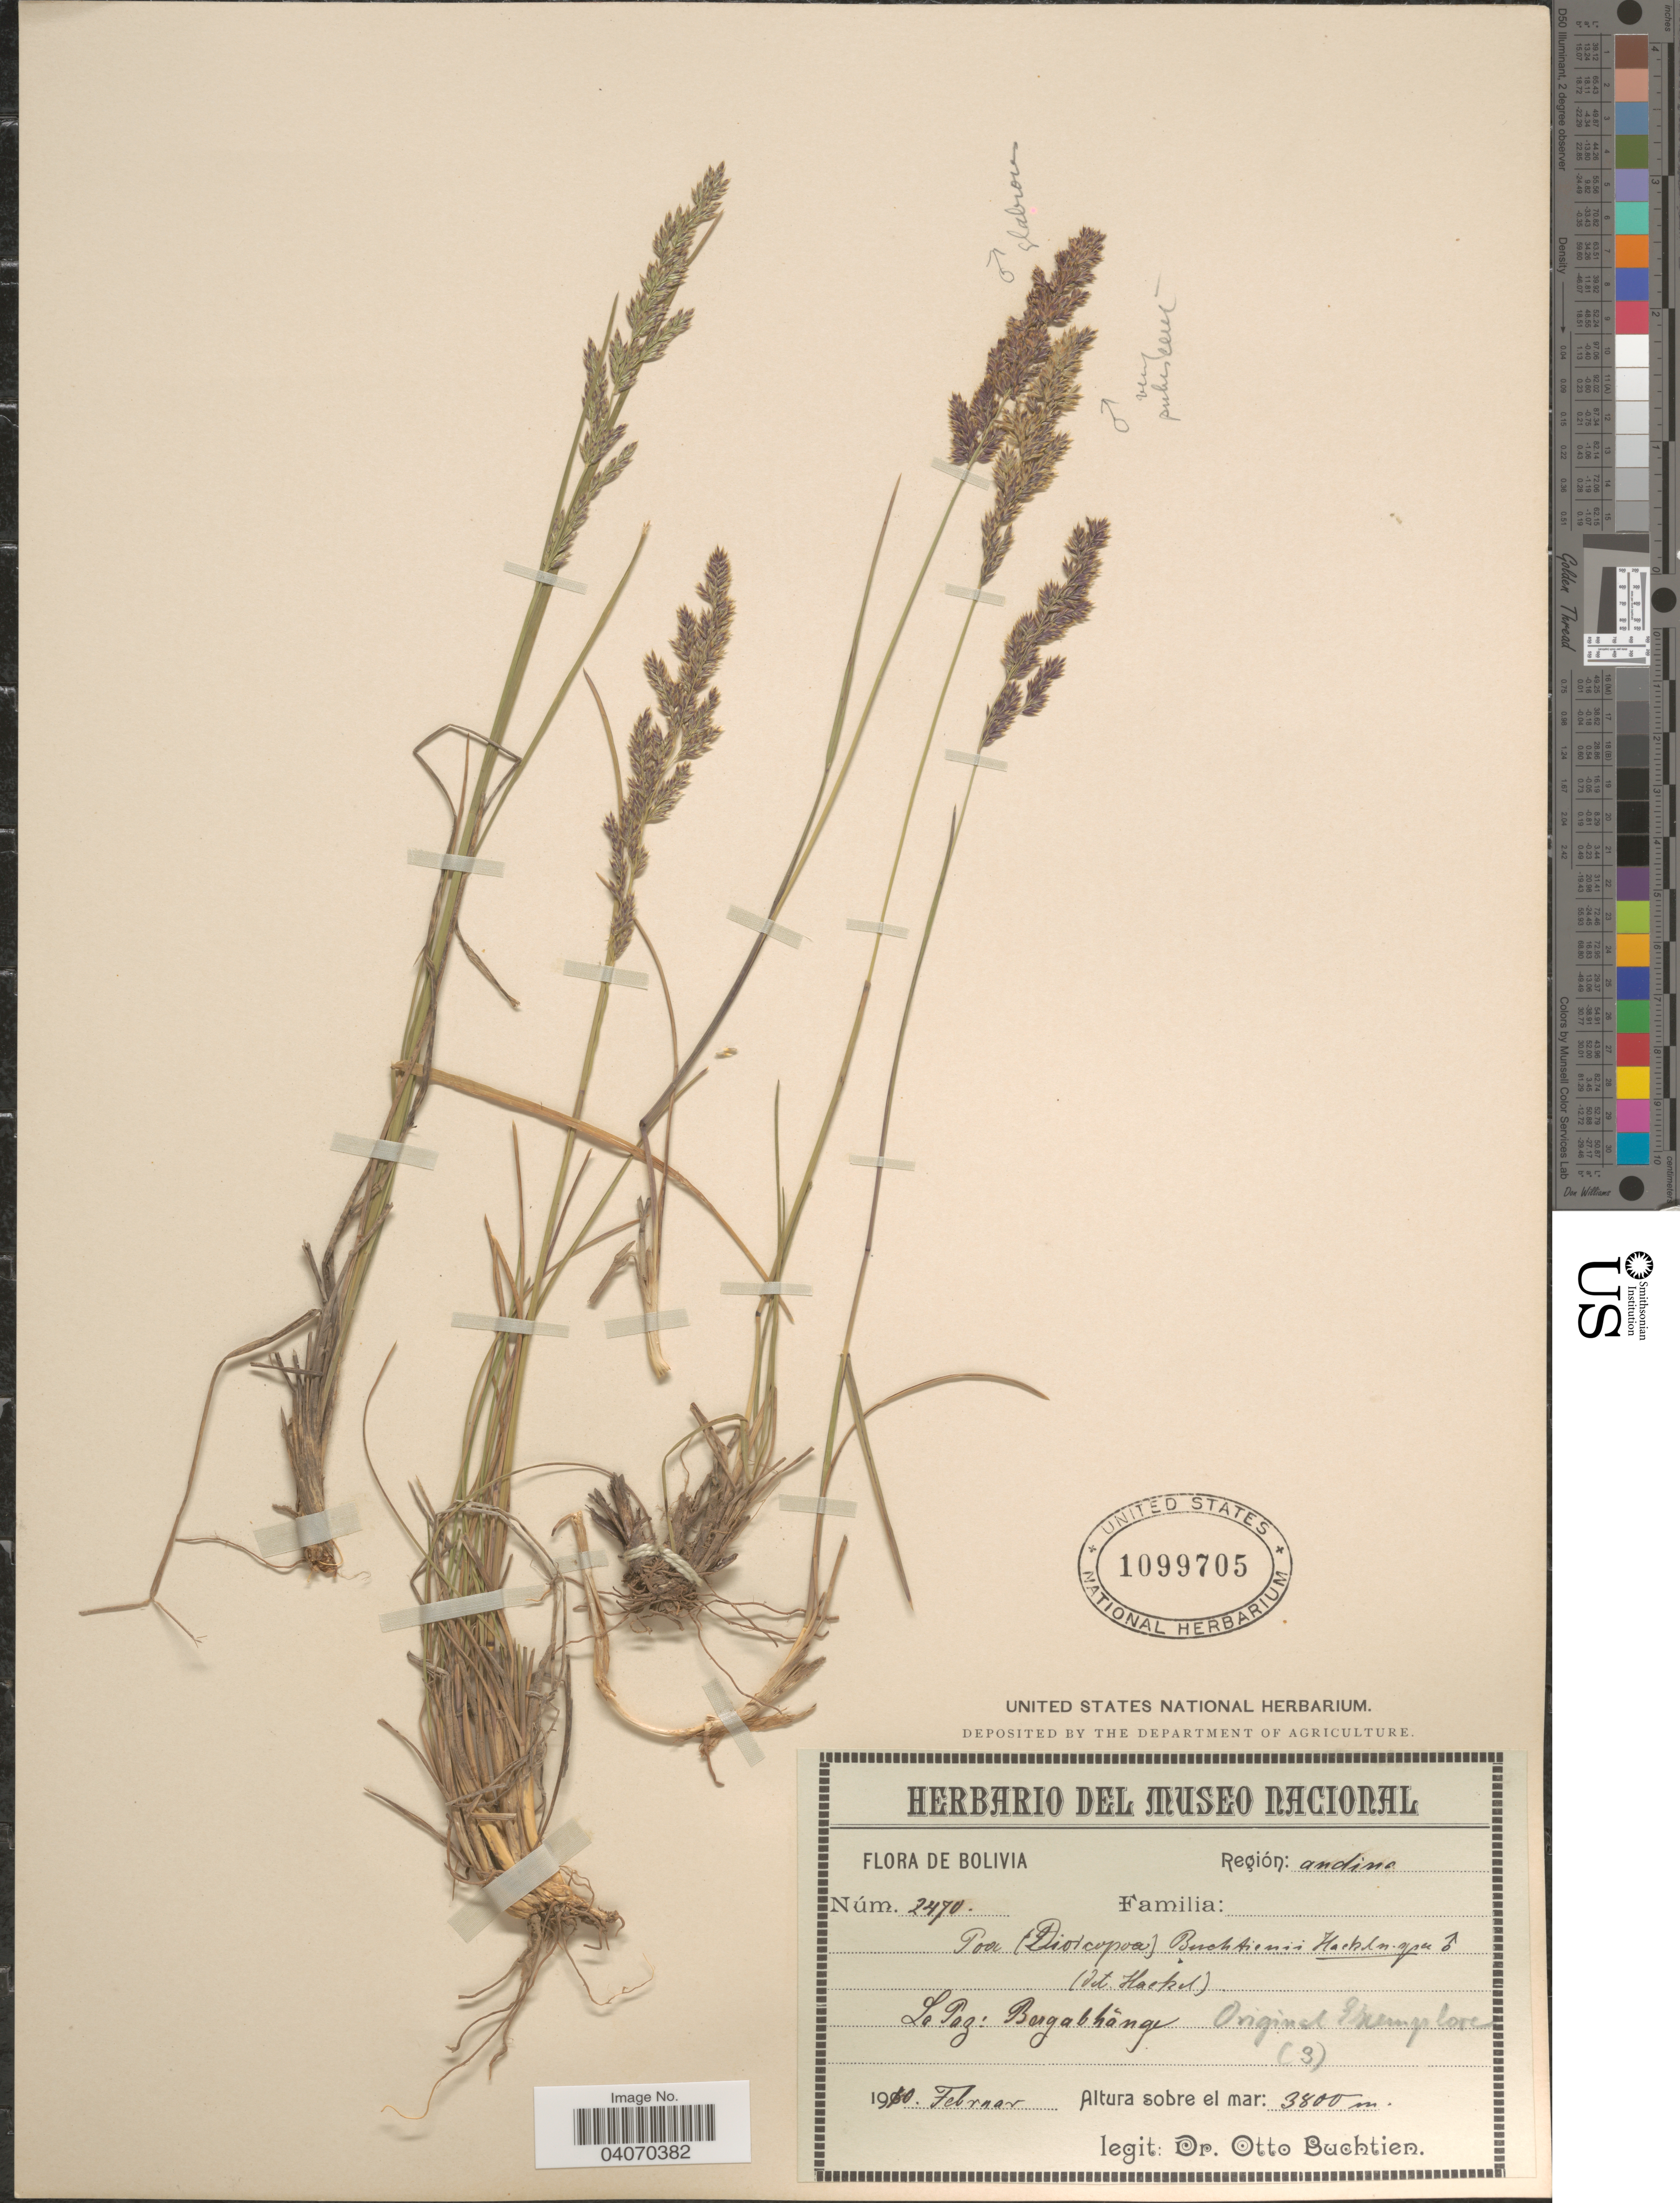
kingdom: Plantae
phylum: Tracheophyta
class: Liliopsida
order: Poales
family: Poaceae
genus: Poa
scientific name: Poa calchaquiensis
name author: Hack.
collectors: O. Buchtien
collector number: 2470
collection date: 1910-02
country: Bolivia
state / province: La Paz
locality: Bergabhänge. Región: andina.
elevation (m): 3800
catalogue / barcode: US 1099705